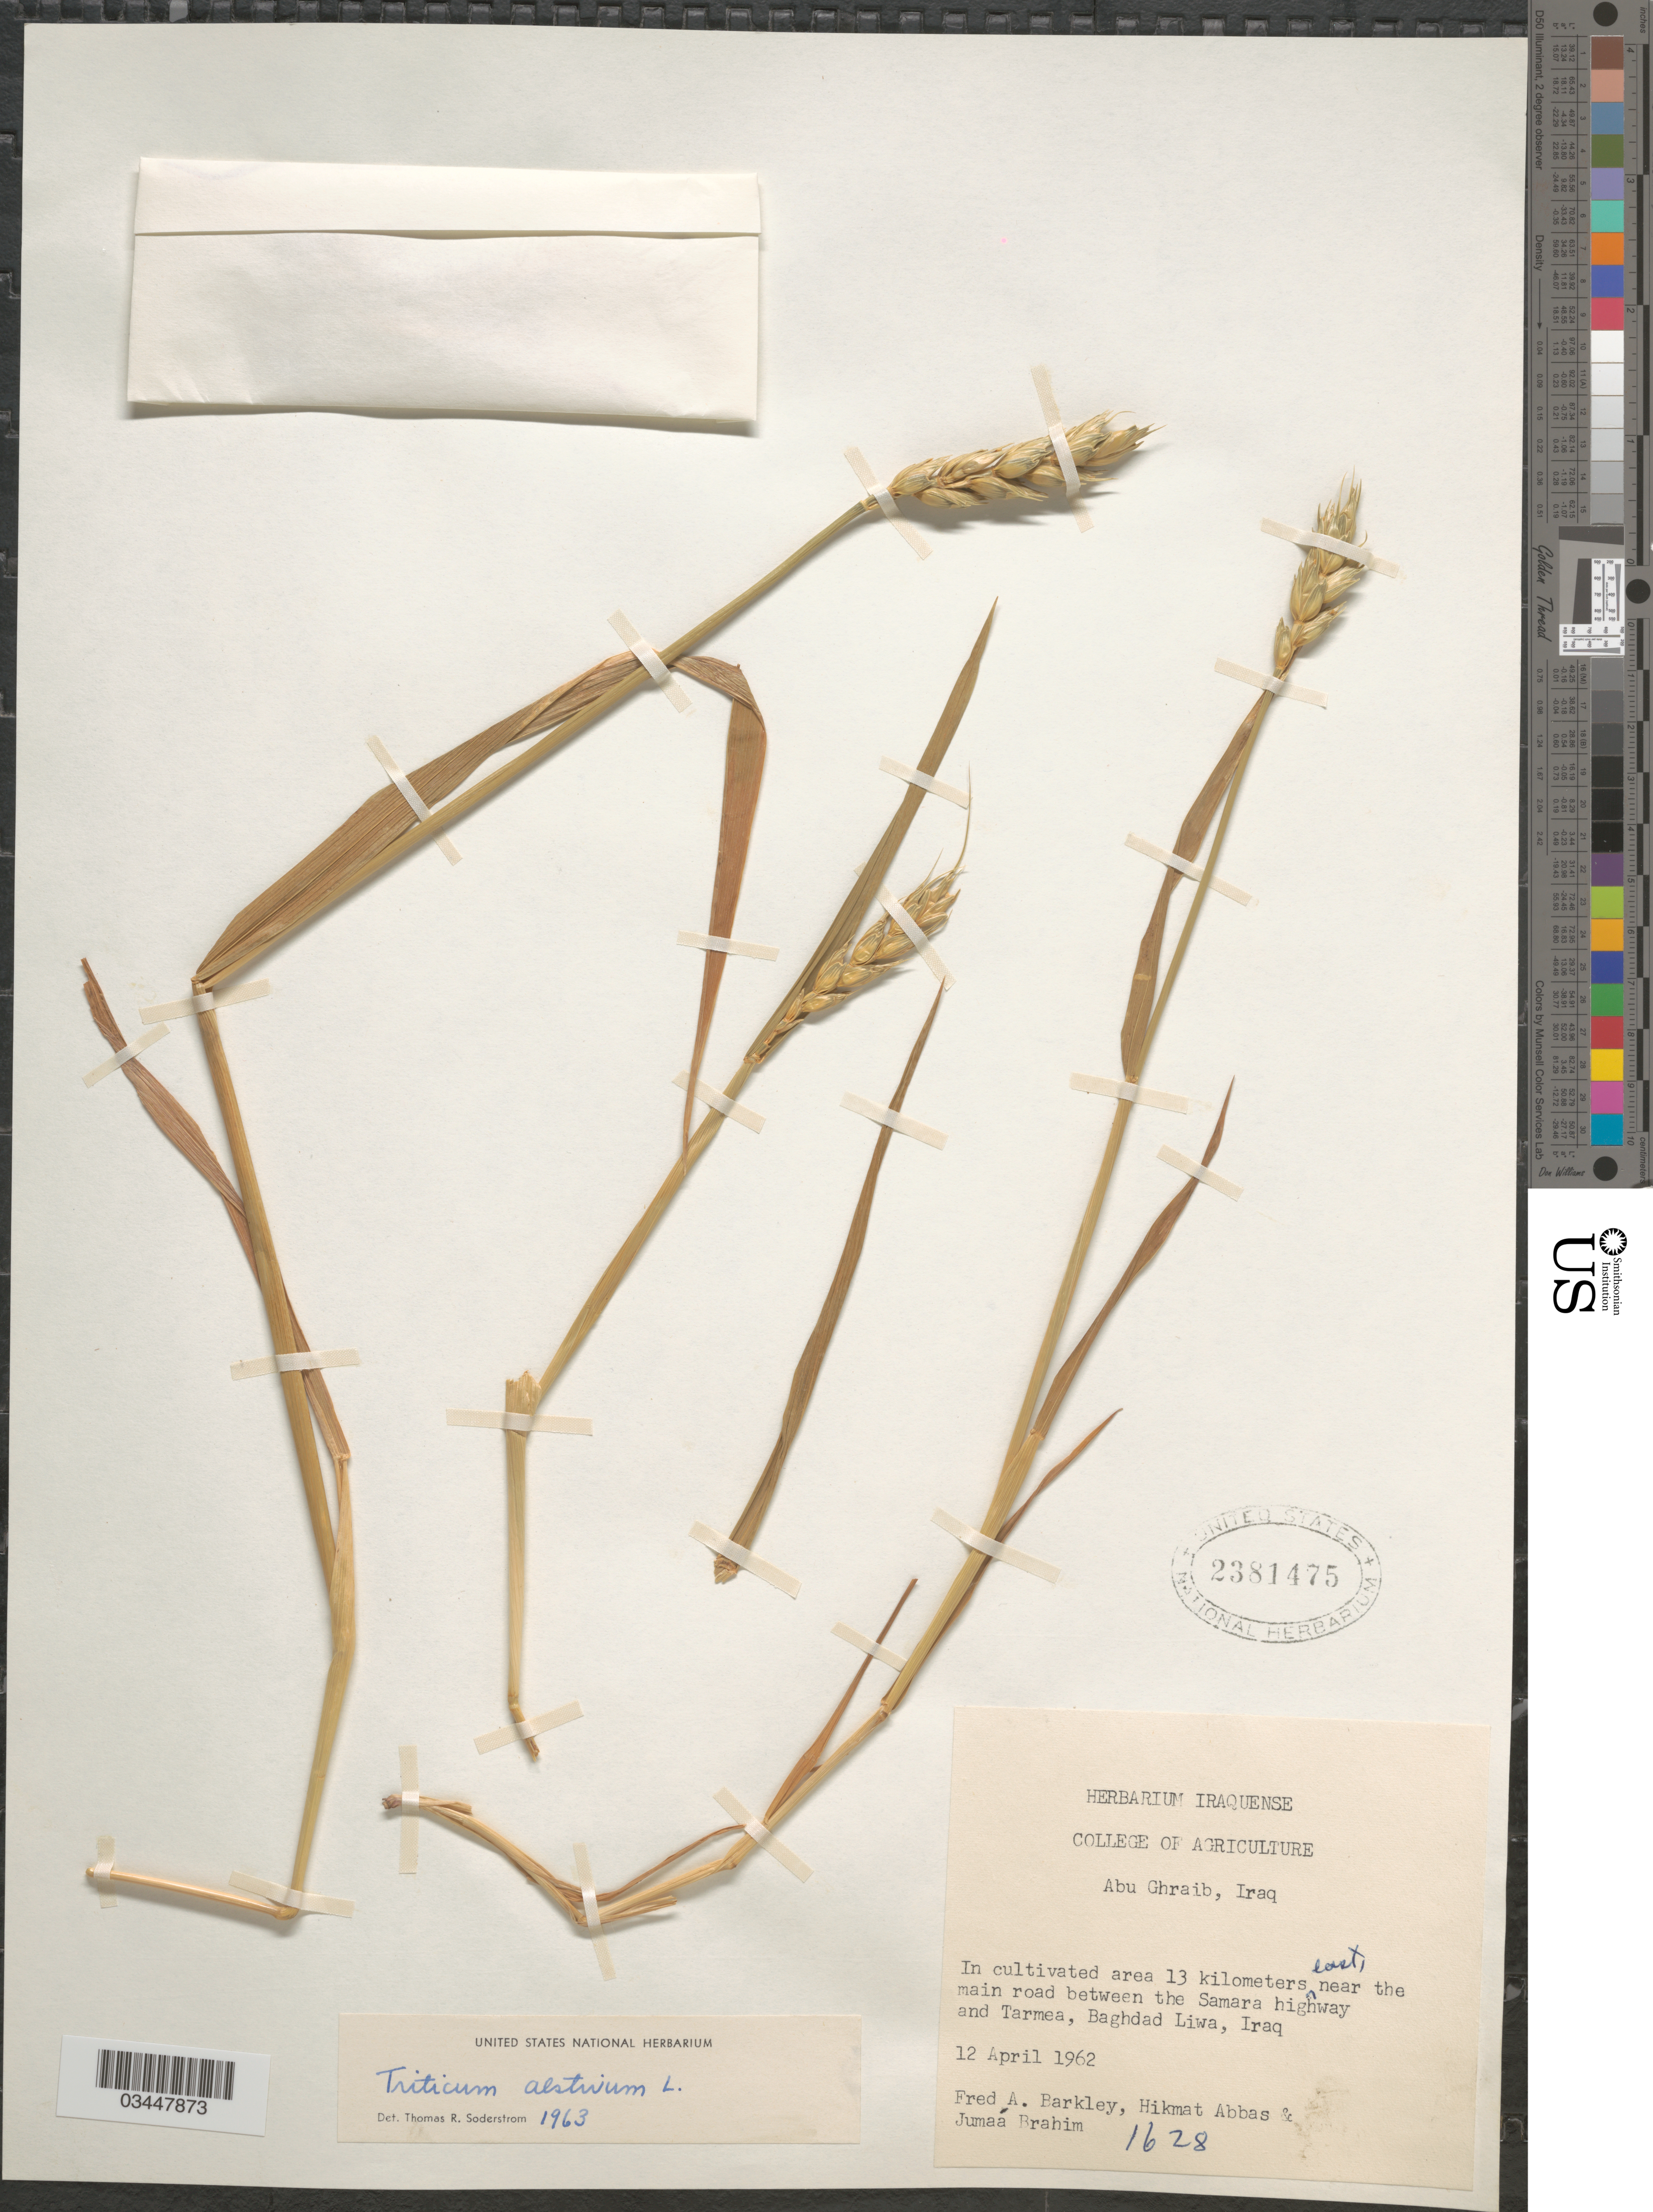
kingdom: Plantae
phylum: Tracheophyta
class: Liliopsida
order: Poales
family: Poaceae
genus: Triticum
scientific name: Triticum aestivum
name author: L.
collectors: F. A. Barkley, H. Abbas & Brahim M., J.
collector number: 1628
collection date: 1962-04-12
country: Iraq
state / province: Baghdad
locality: In cultivated area 13 kilometers east, near the main road between the Samara highway and Tarmea, Baghdad liwa.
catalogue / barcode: US 2381475